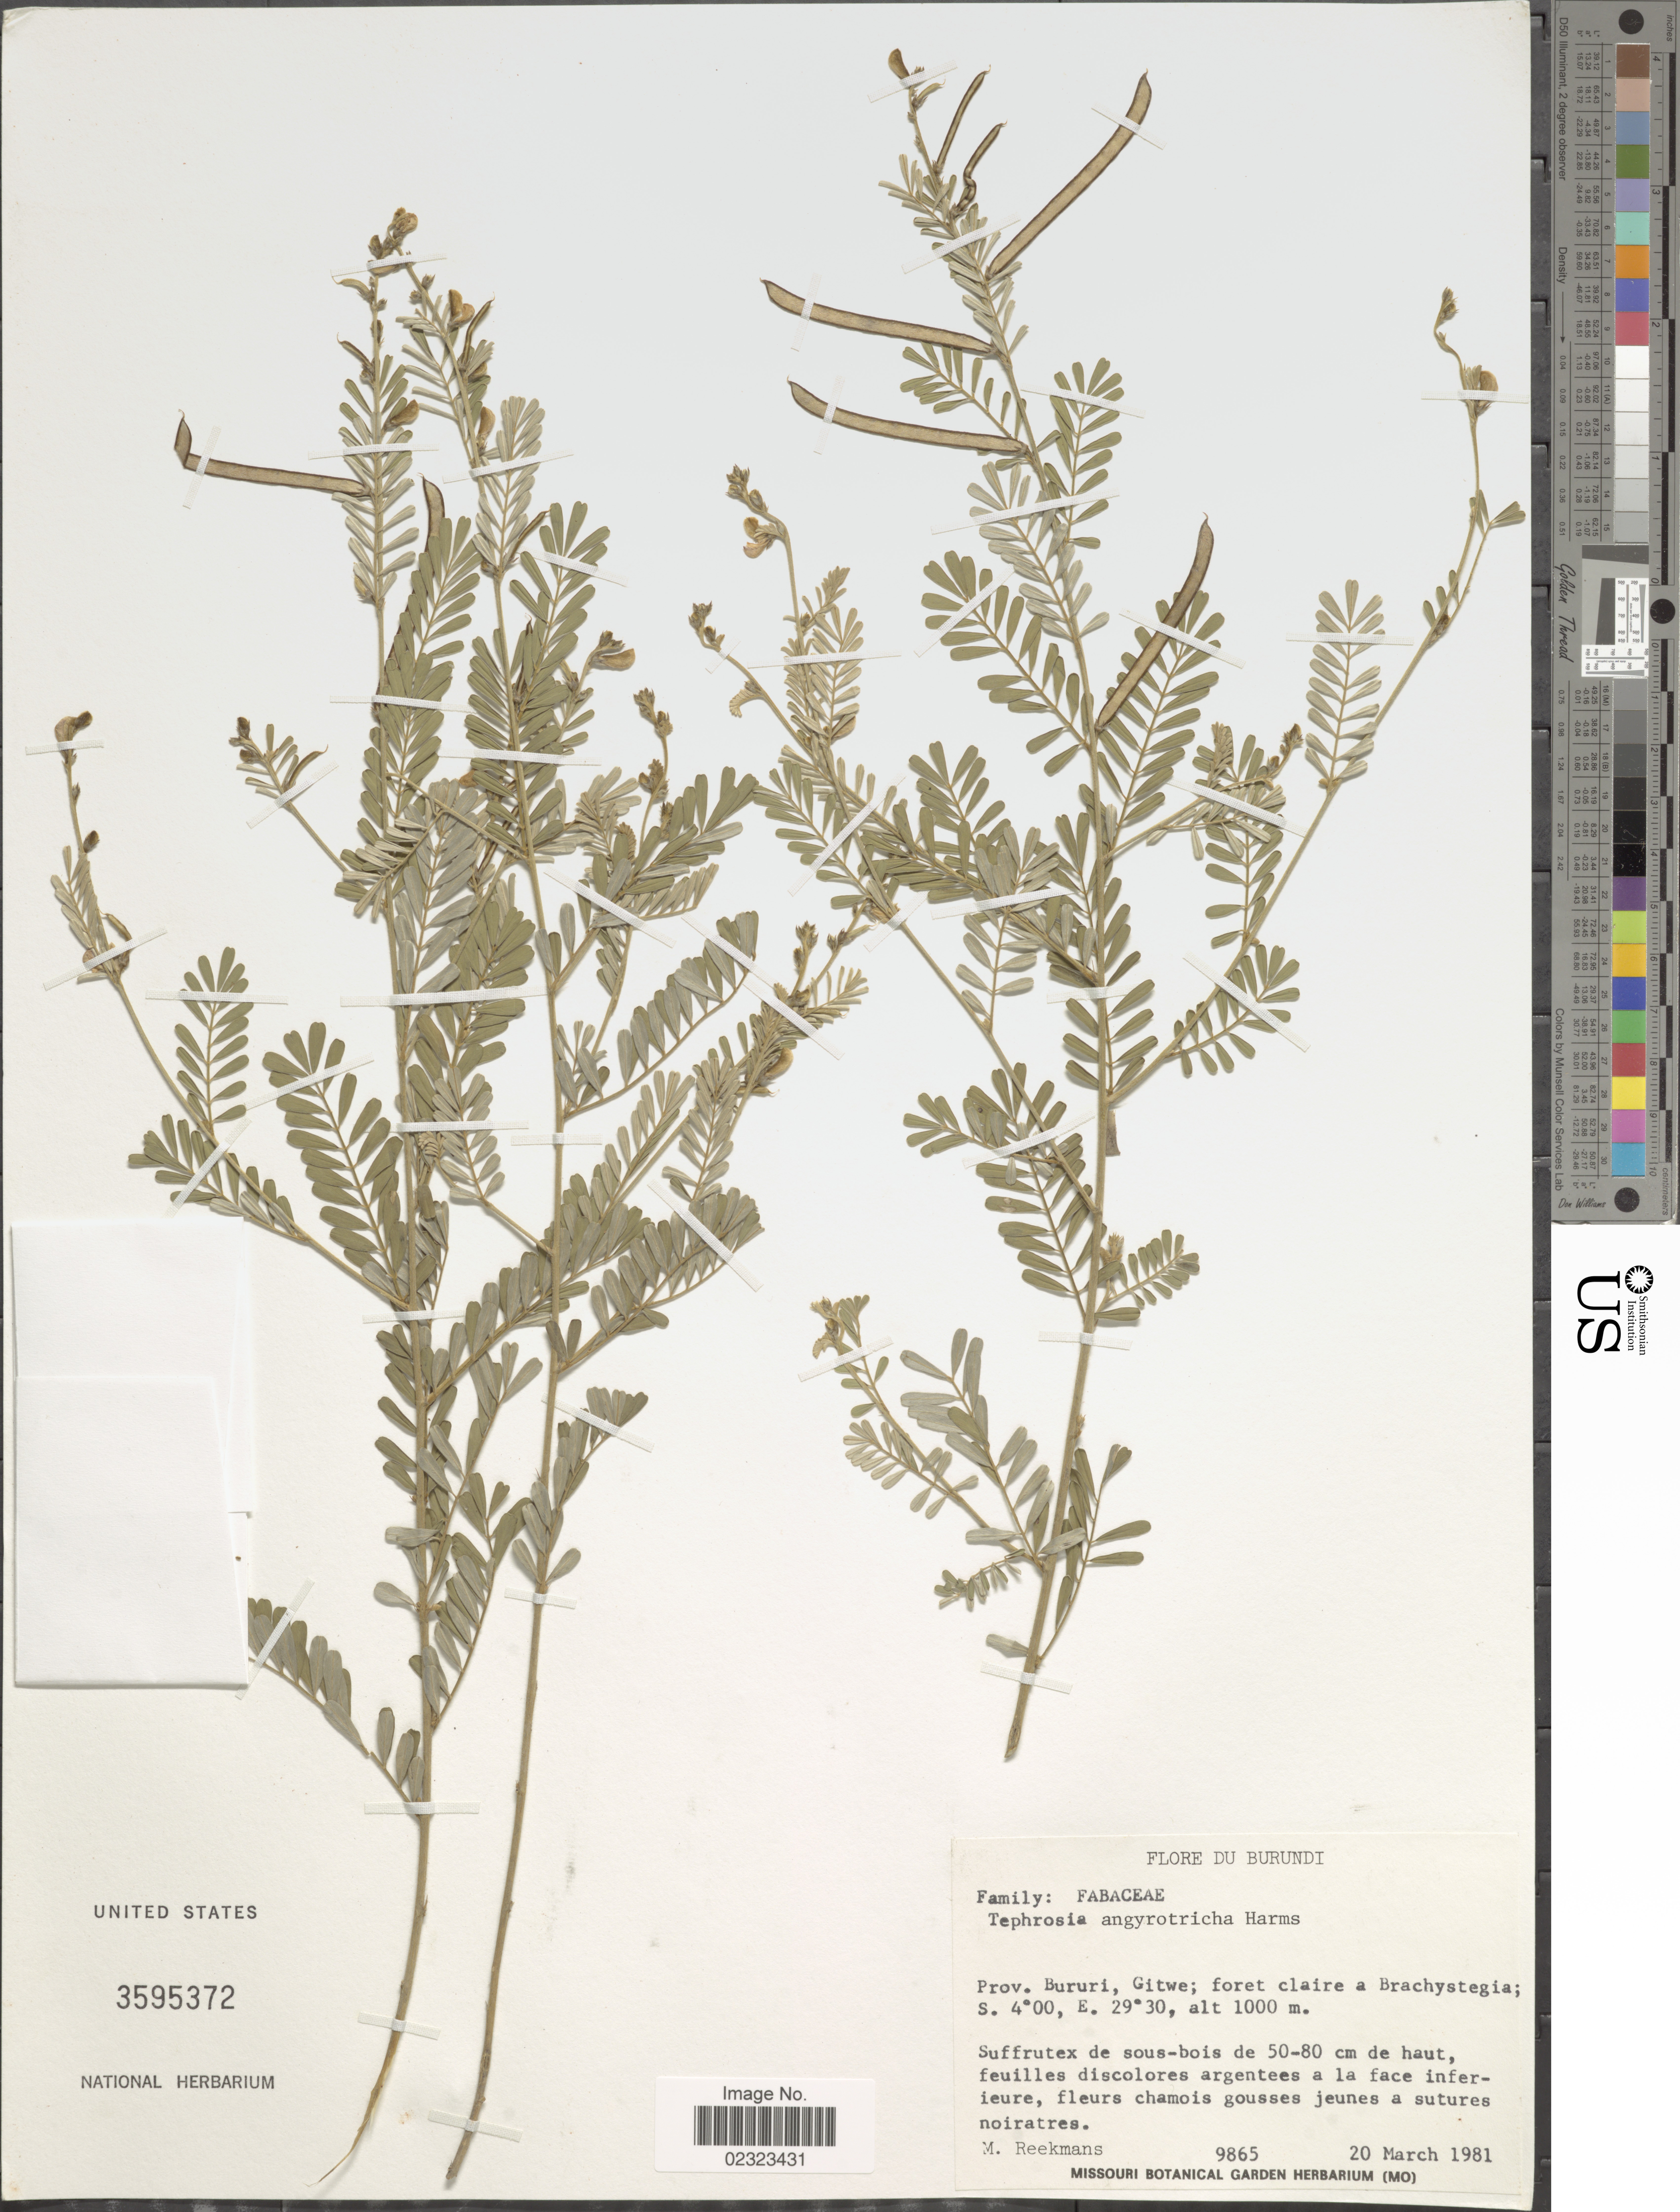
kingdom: Plantae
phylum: Tracheophyta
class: Magnoliopsida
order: Fabales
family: Fabaceae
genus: Tephrosia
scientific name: Tephrosia argyrotricha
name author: Harms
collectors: M. Reekmans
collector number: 9865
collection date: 1981-03-20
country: Burundi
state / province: Bururi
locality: Gitwe; foret claire a Brachystegia.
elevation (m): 1000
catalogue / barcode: US 3595372